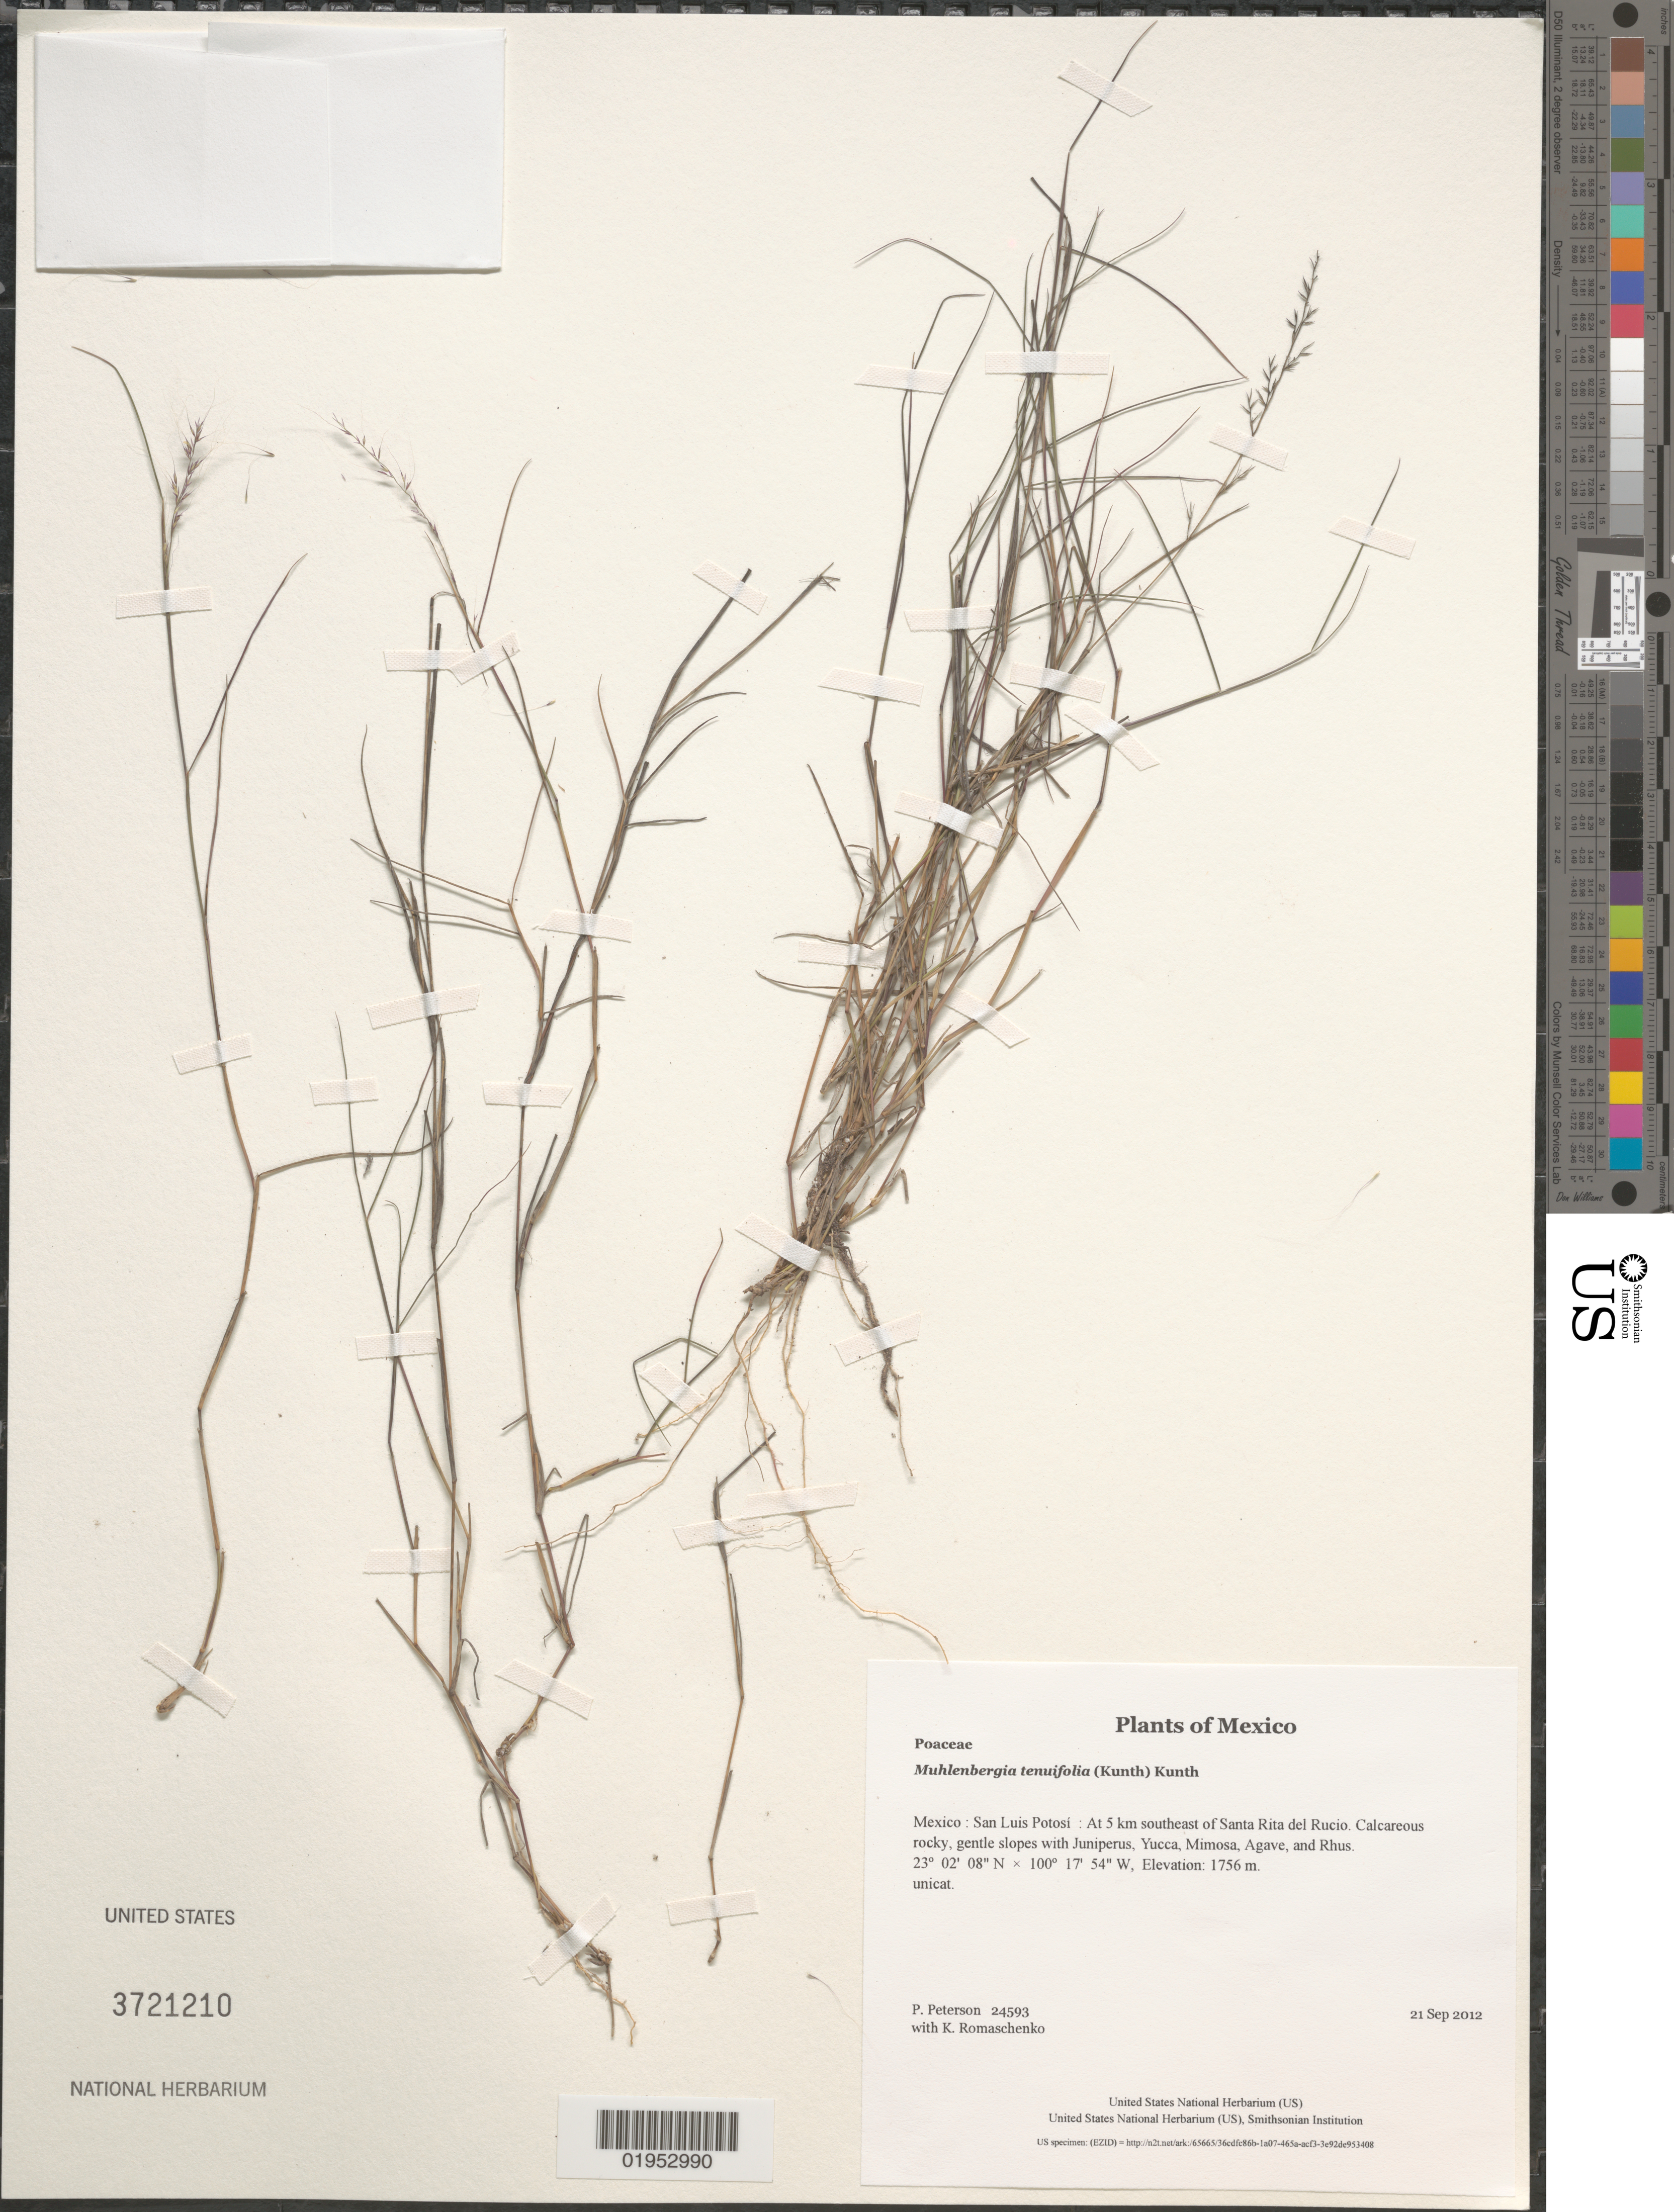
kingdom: Plantae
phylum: Tracheophyta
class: Liliopsida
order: Poales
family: Poaceae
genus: Muhlenbergia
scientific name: Muhlenbergia tenuifolia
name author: (Kunth) Kunth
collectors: P. M. Peterson & K. Romaschenko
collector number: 24593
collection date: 2012-09-21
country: Mexico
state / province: San Luis Potosí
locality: At 5 km southeast of Santa Rita del Rucio.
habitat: Calcareous rocky, gentle slopes with Juniperus, Yucca, Mimosa, Agave, and Rhus.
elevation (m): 1756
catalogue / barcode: US 3721210